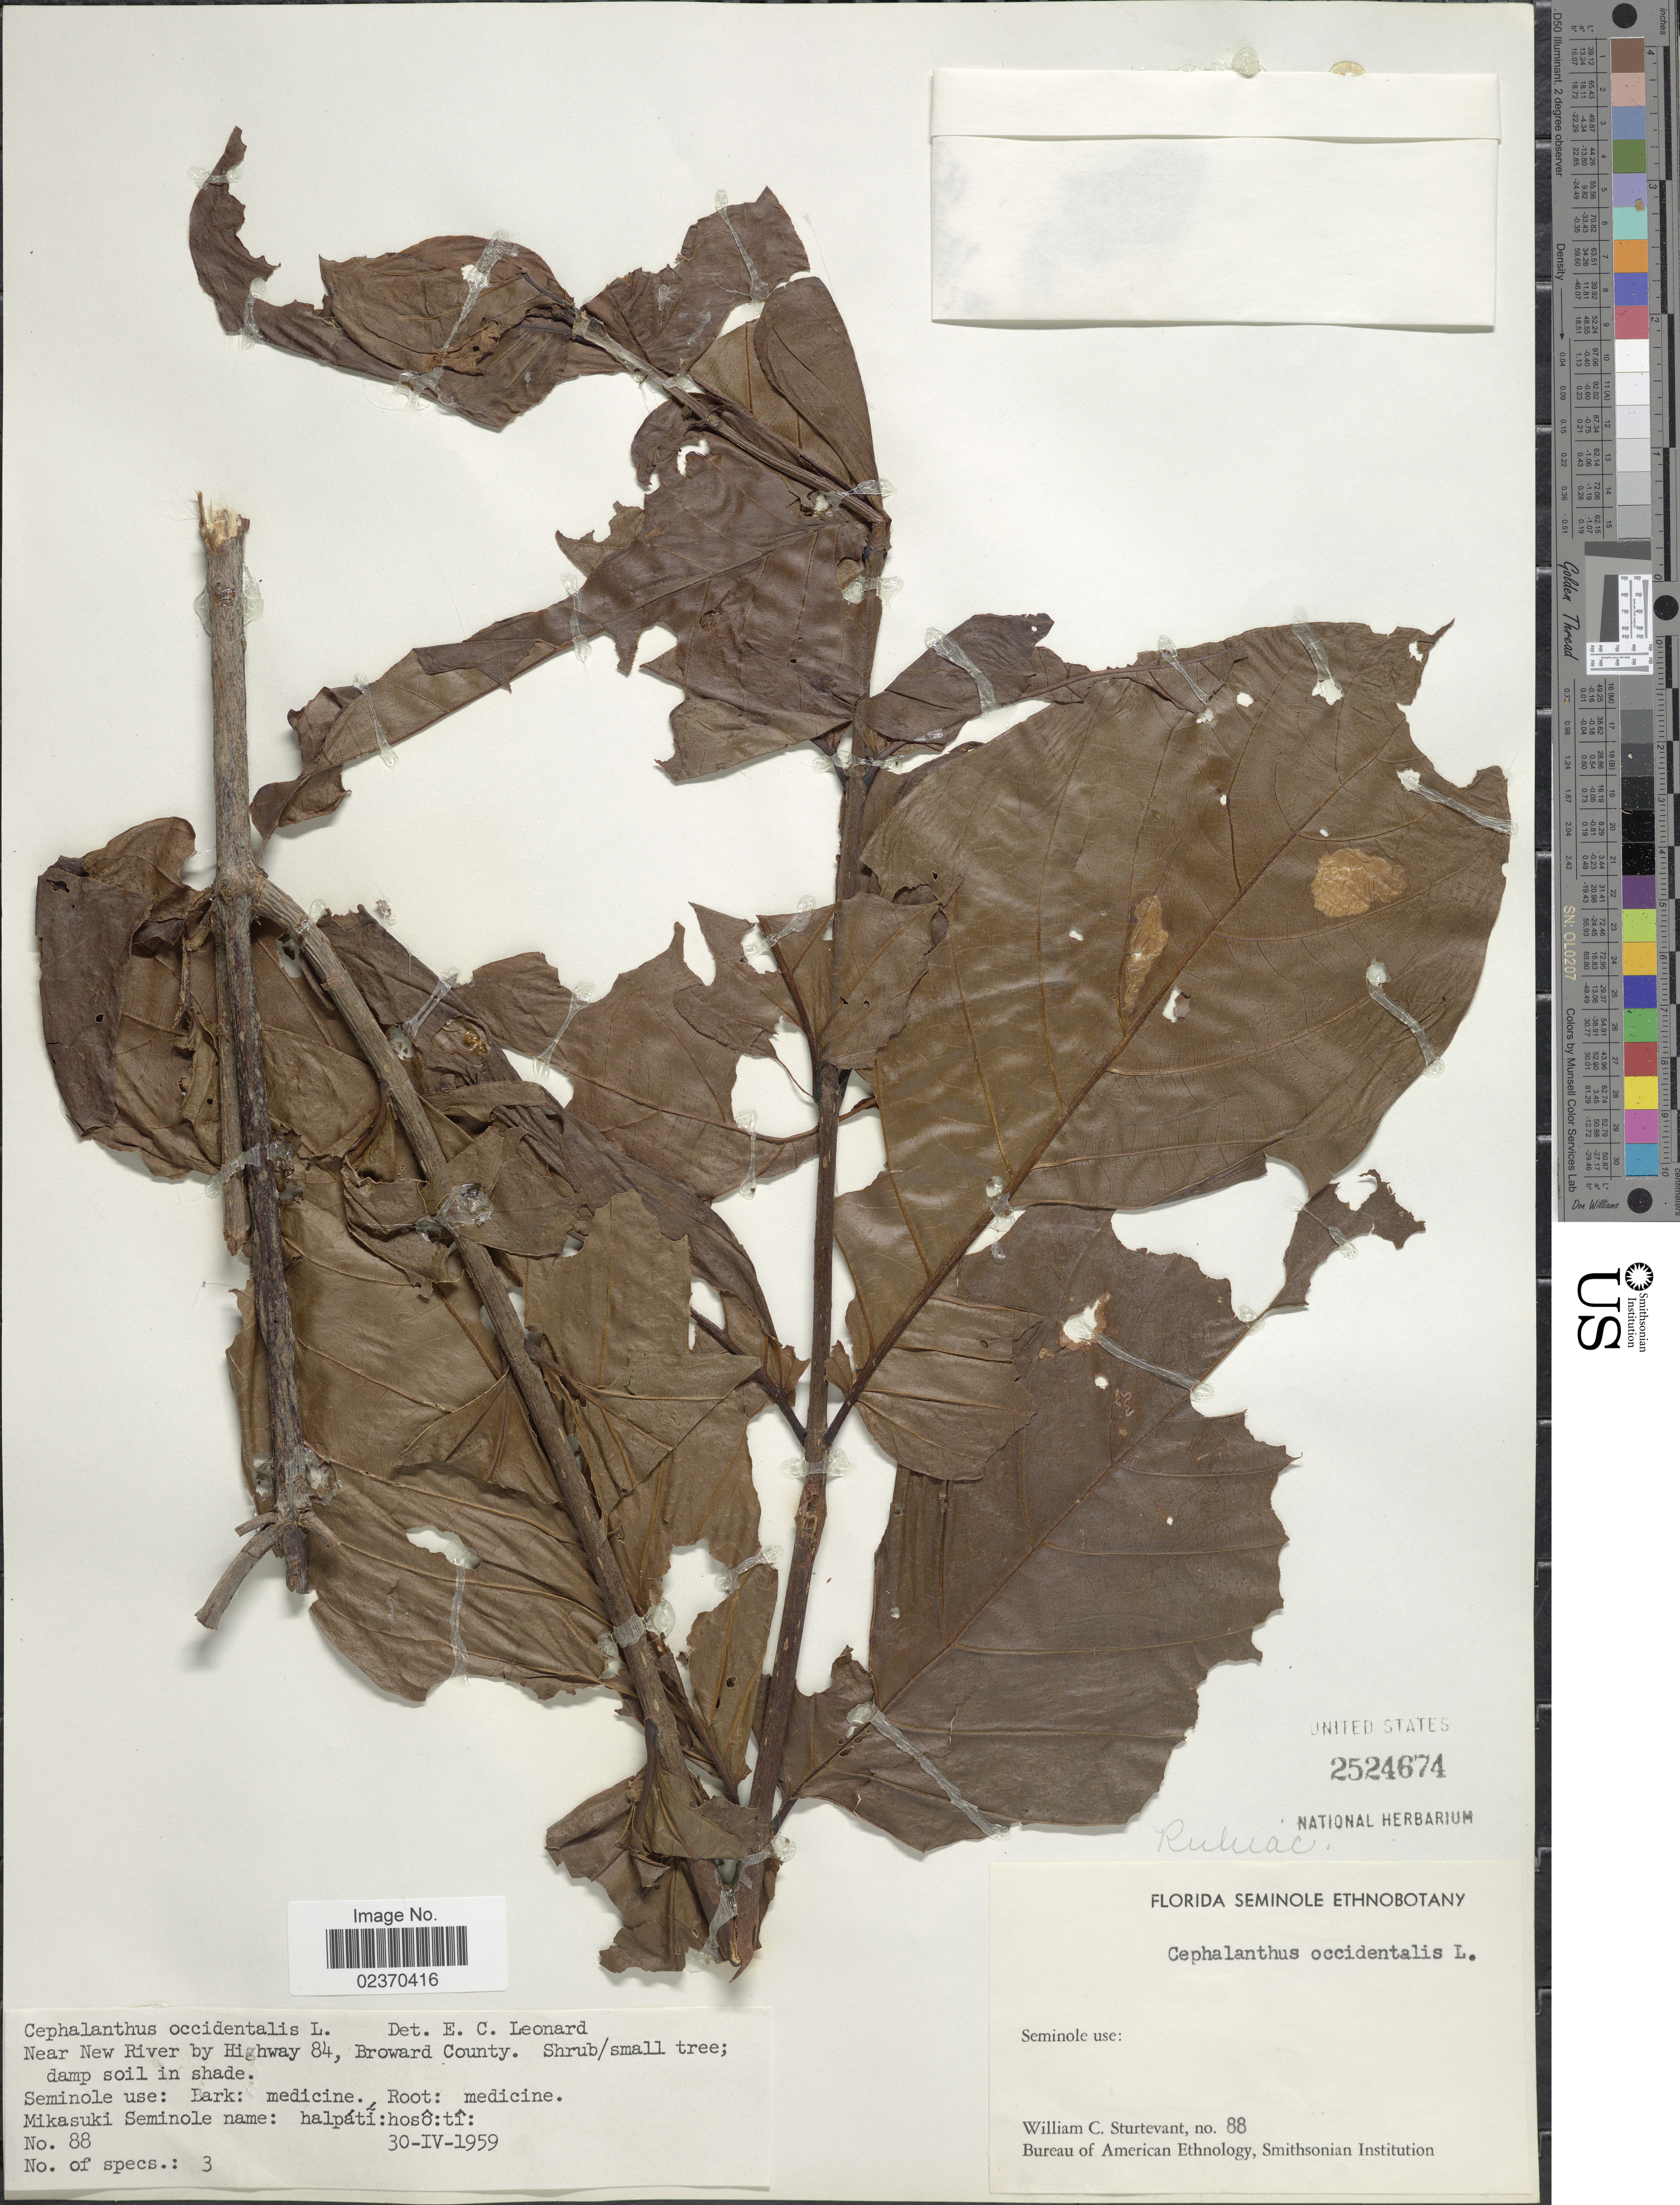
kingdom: Plantae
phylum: Tracheophyta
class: Magnoliopsida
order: Gentianales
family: Rubiaceae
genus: Cephalanthus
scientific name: Cephalanthus occidentalis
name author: L.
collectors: W. Sturtevant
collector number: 88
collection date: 1959-04-30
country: United States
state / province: Florida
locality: Near New River by Highway 84, Broward County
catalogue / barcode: US 2524674